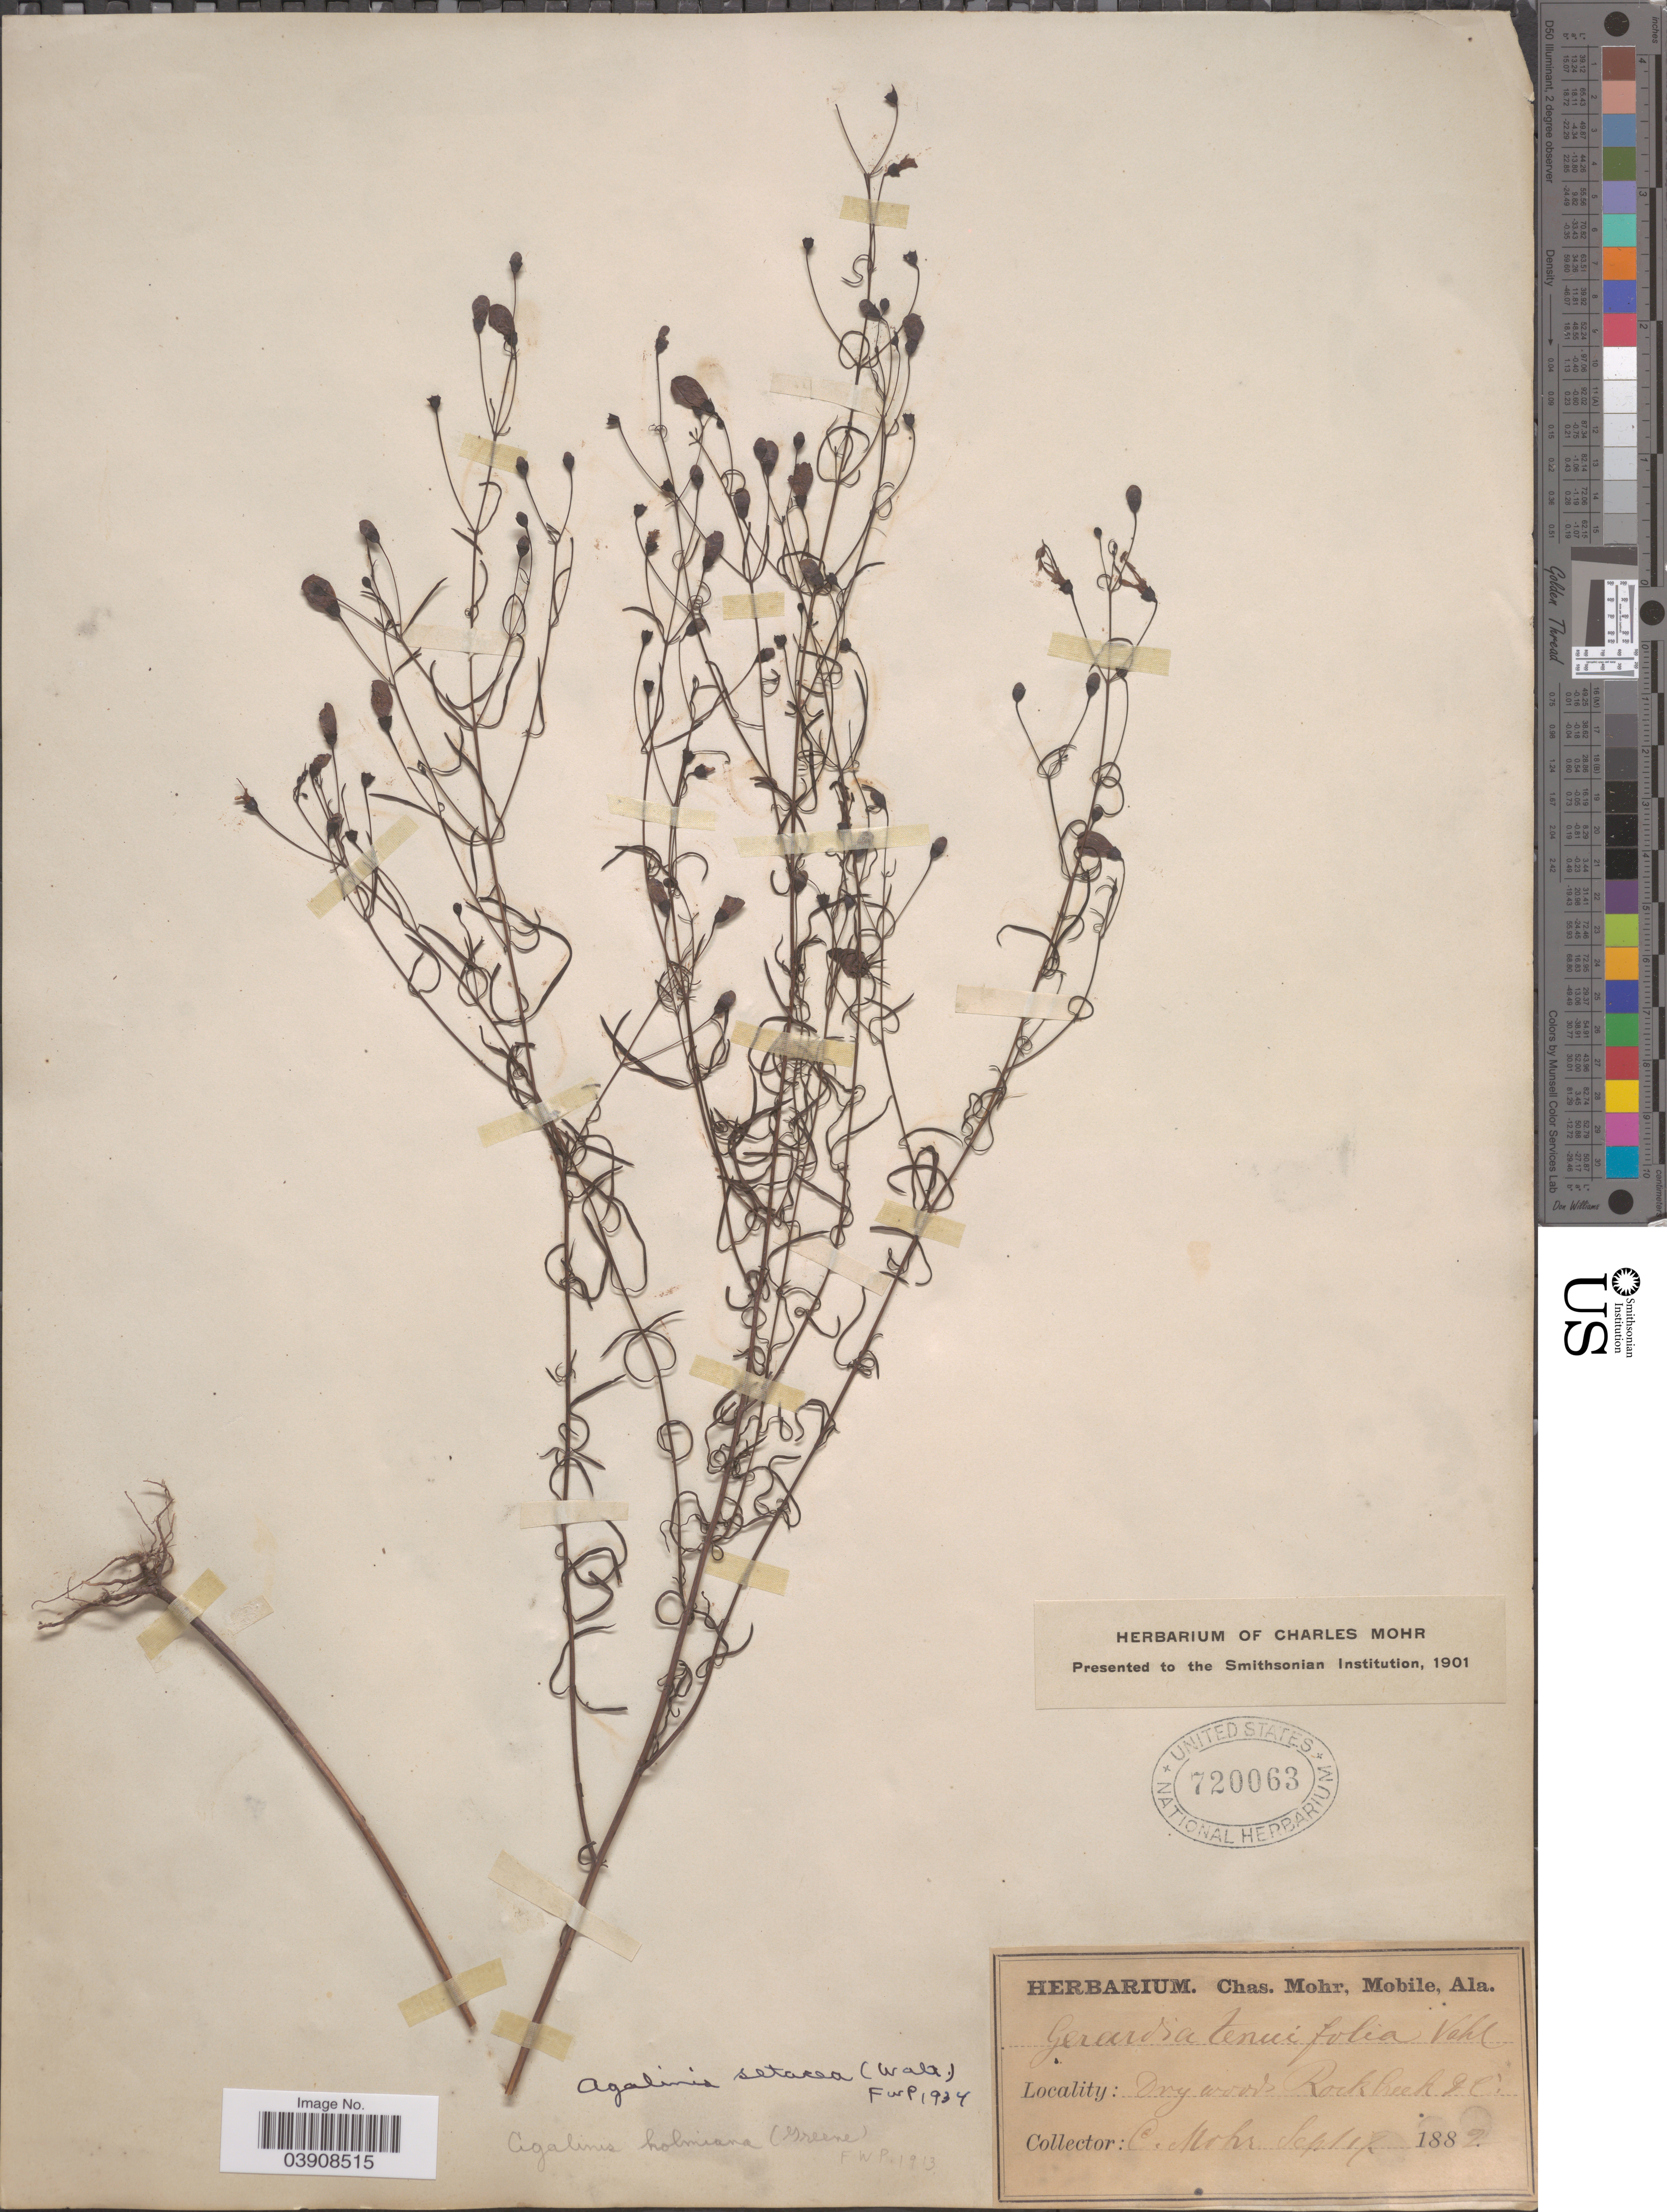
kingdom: Plantae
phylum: Tracheophyta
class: Magnoliopsida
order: Lamiales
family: Orobanchaceae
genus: Agalinis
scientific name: Agalinis setacea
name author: (J.F. Gmel.) Raf.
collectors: Mohr, C. T. (herbarium)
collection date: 1882-09-17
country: United States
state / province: South Carolina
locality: Rock Creek.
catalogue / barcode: US 720063